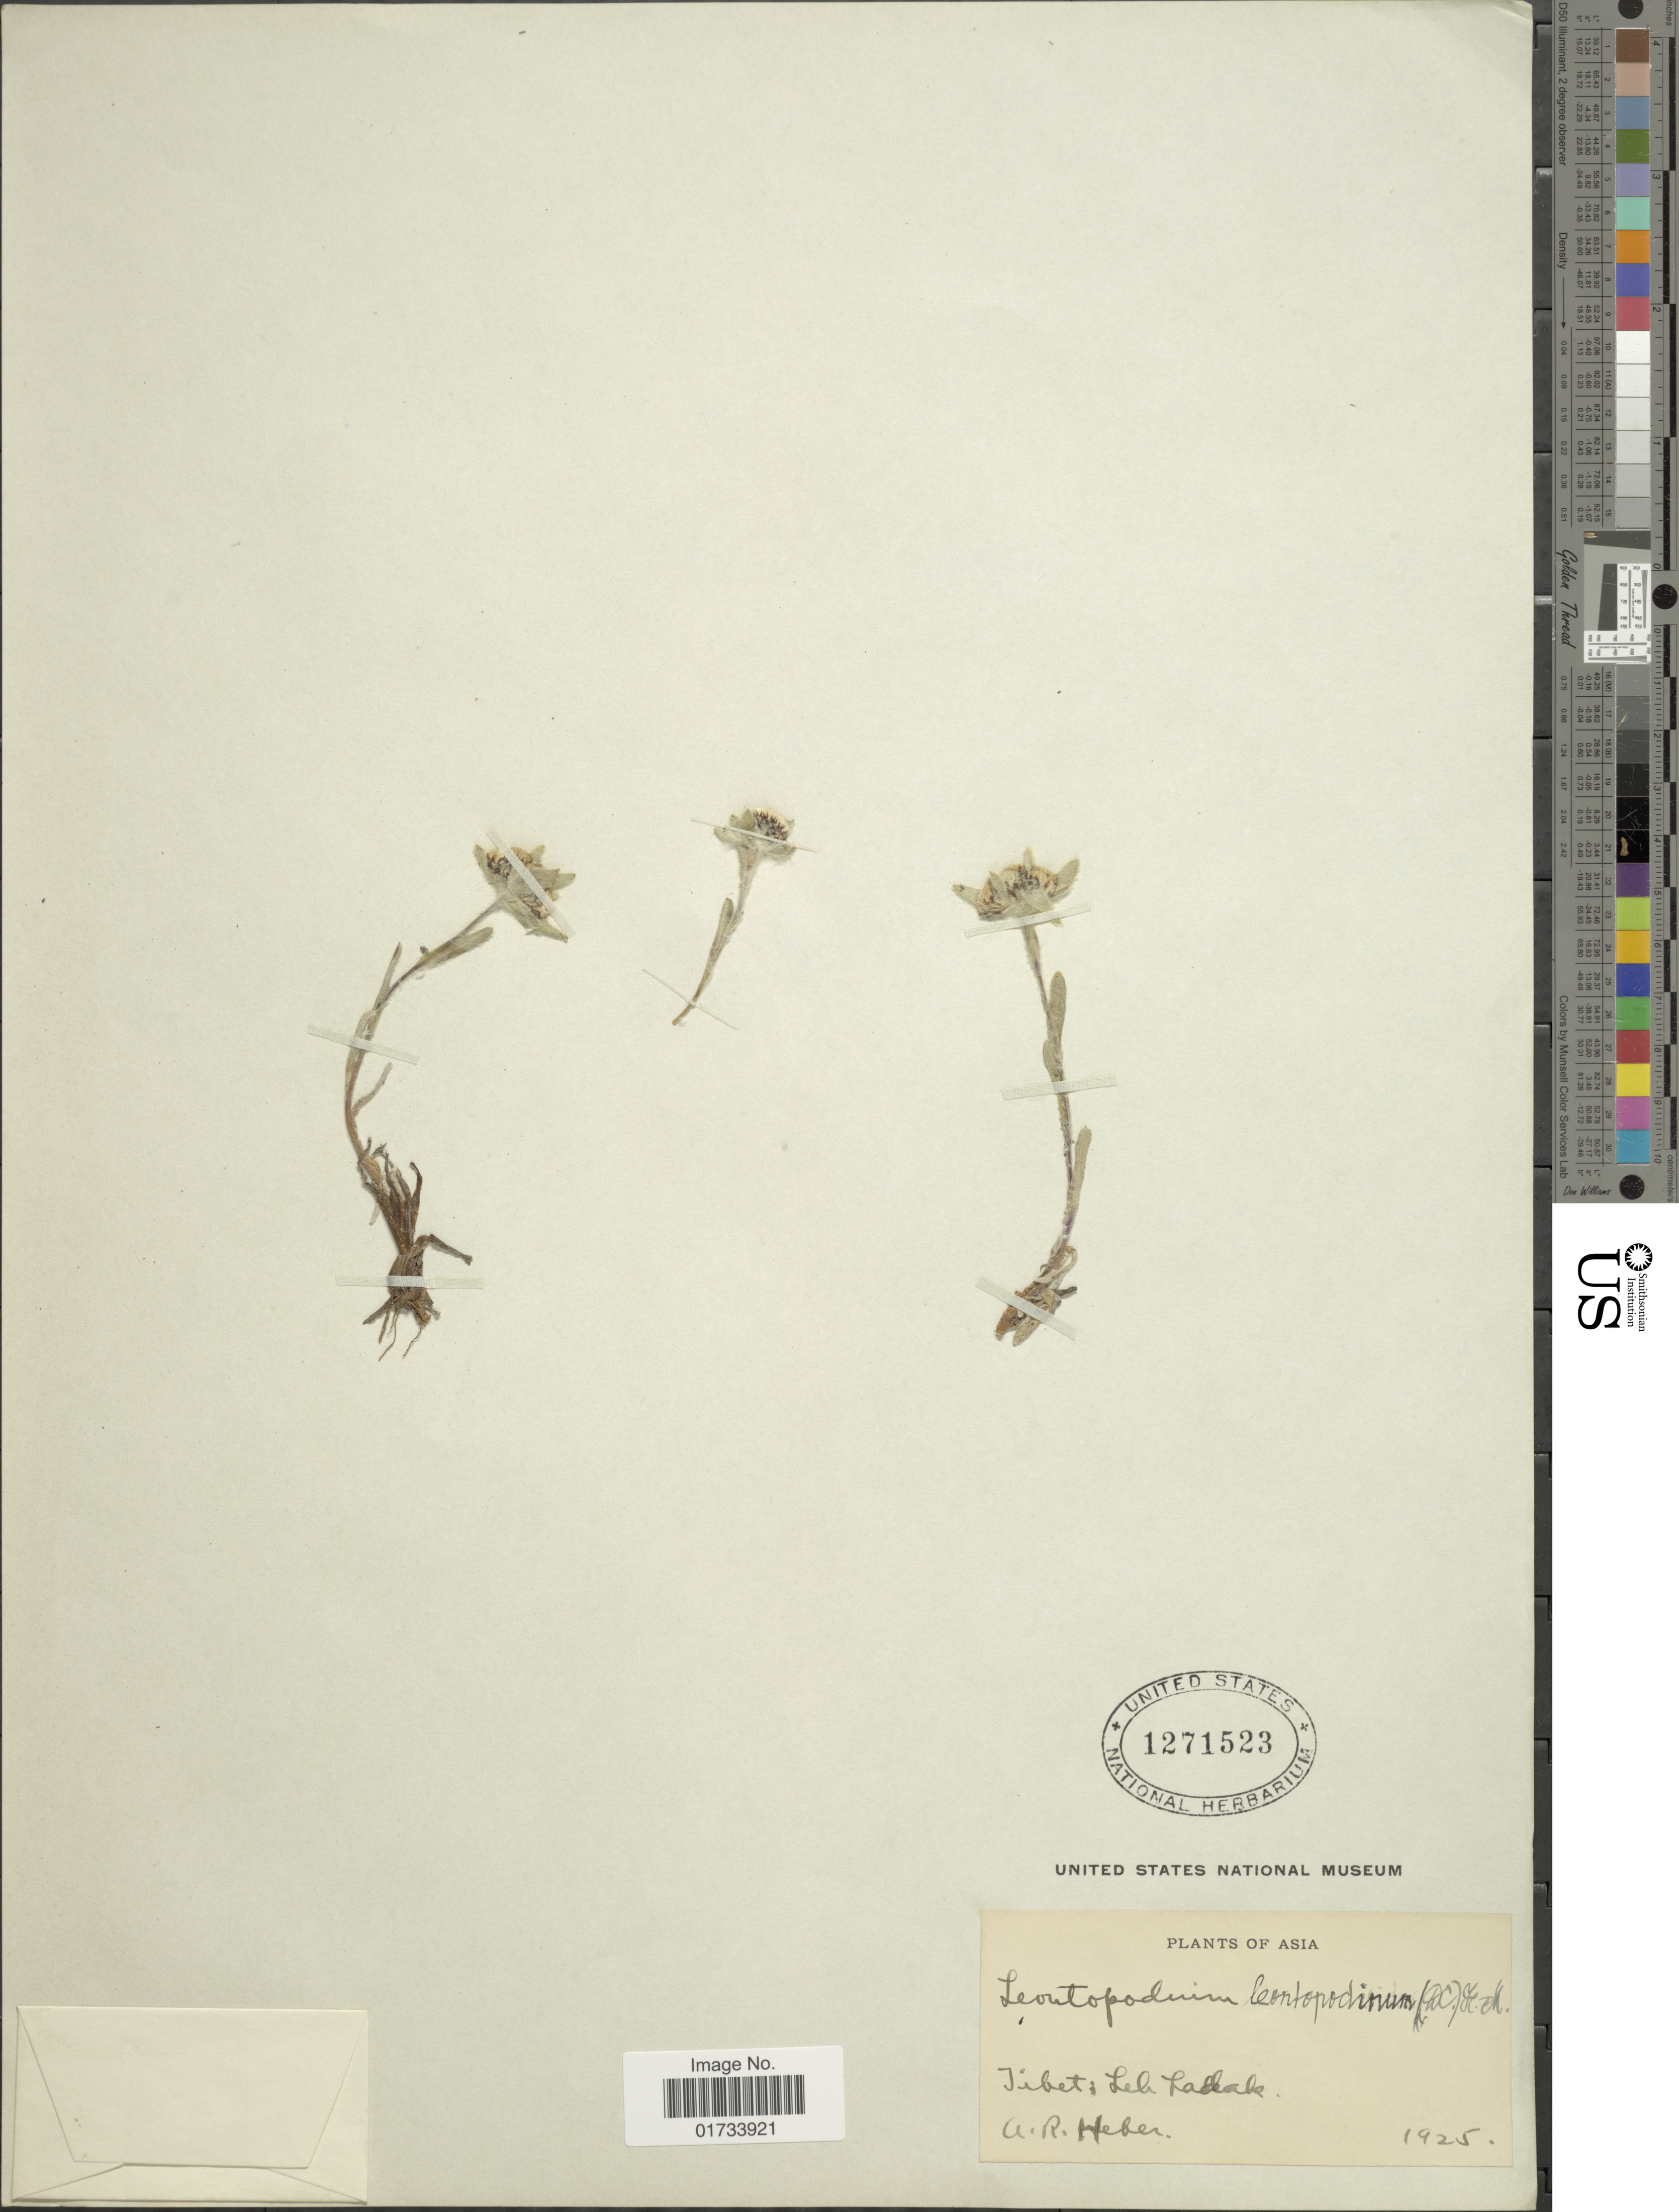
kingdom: Plantae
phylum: Tracheophyta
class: Magnoliopsida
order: Asterales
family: Asteraceae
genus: Leontopodium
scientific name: Leontopodium leontopodinum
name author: (DC.) Hand.-Mazz.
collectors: A. Heber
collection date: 1925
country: India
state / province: Ladakh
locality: Asia, Tibet: Leh Ladak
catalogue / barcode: US 1271523